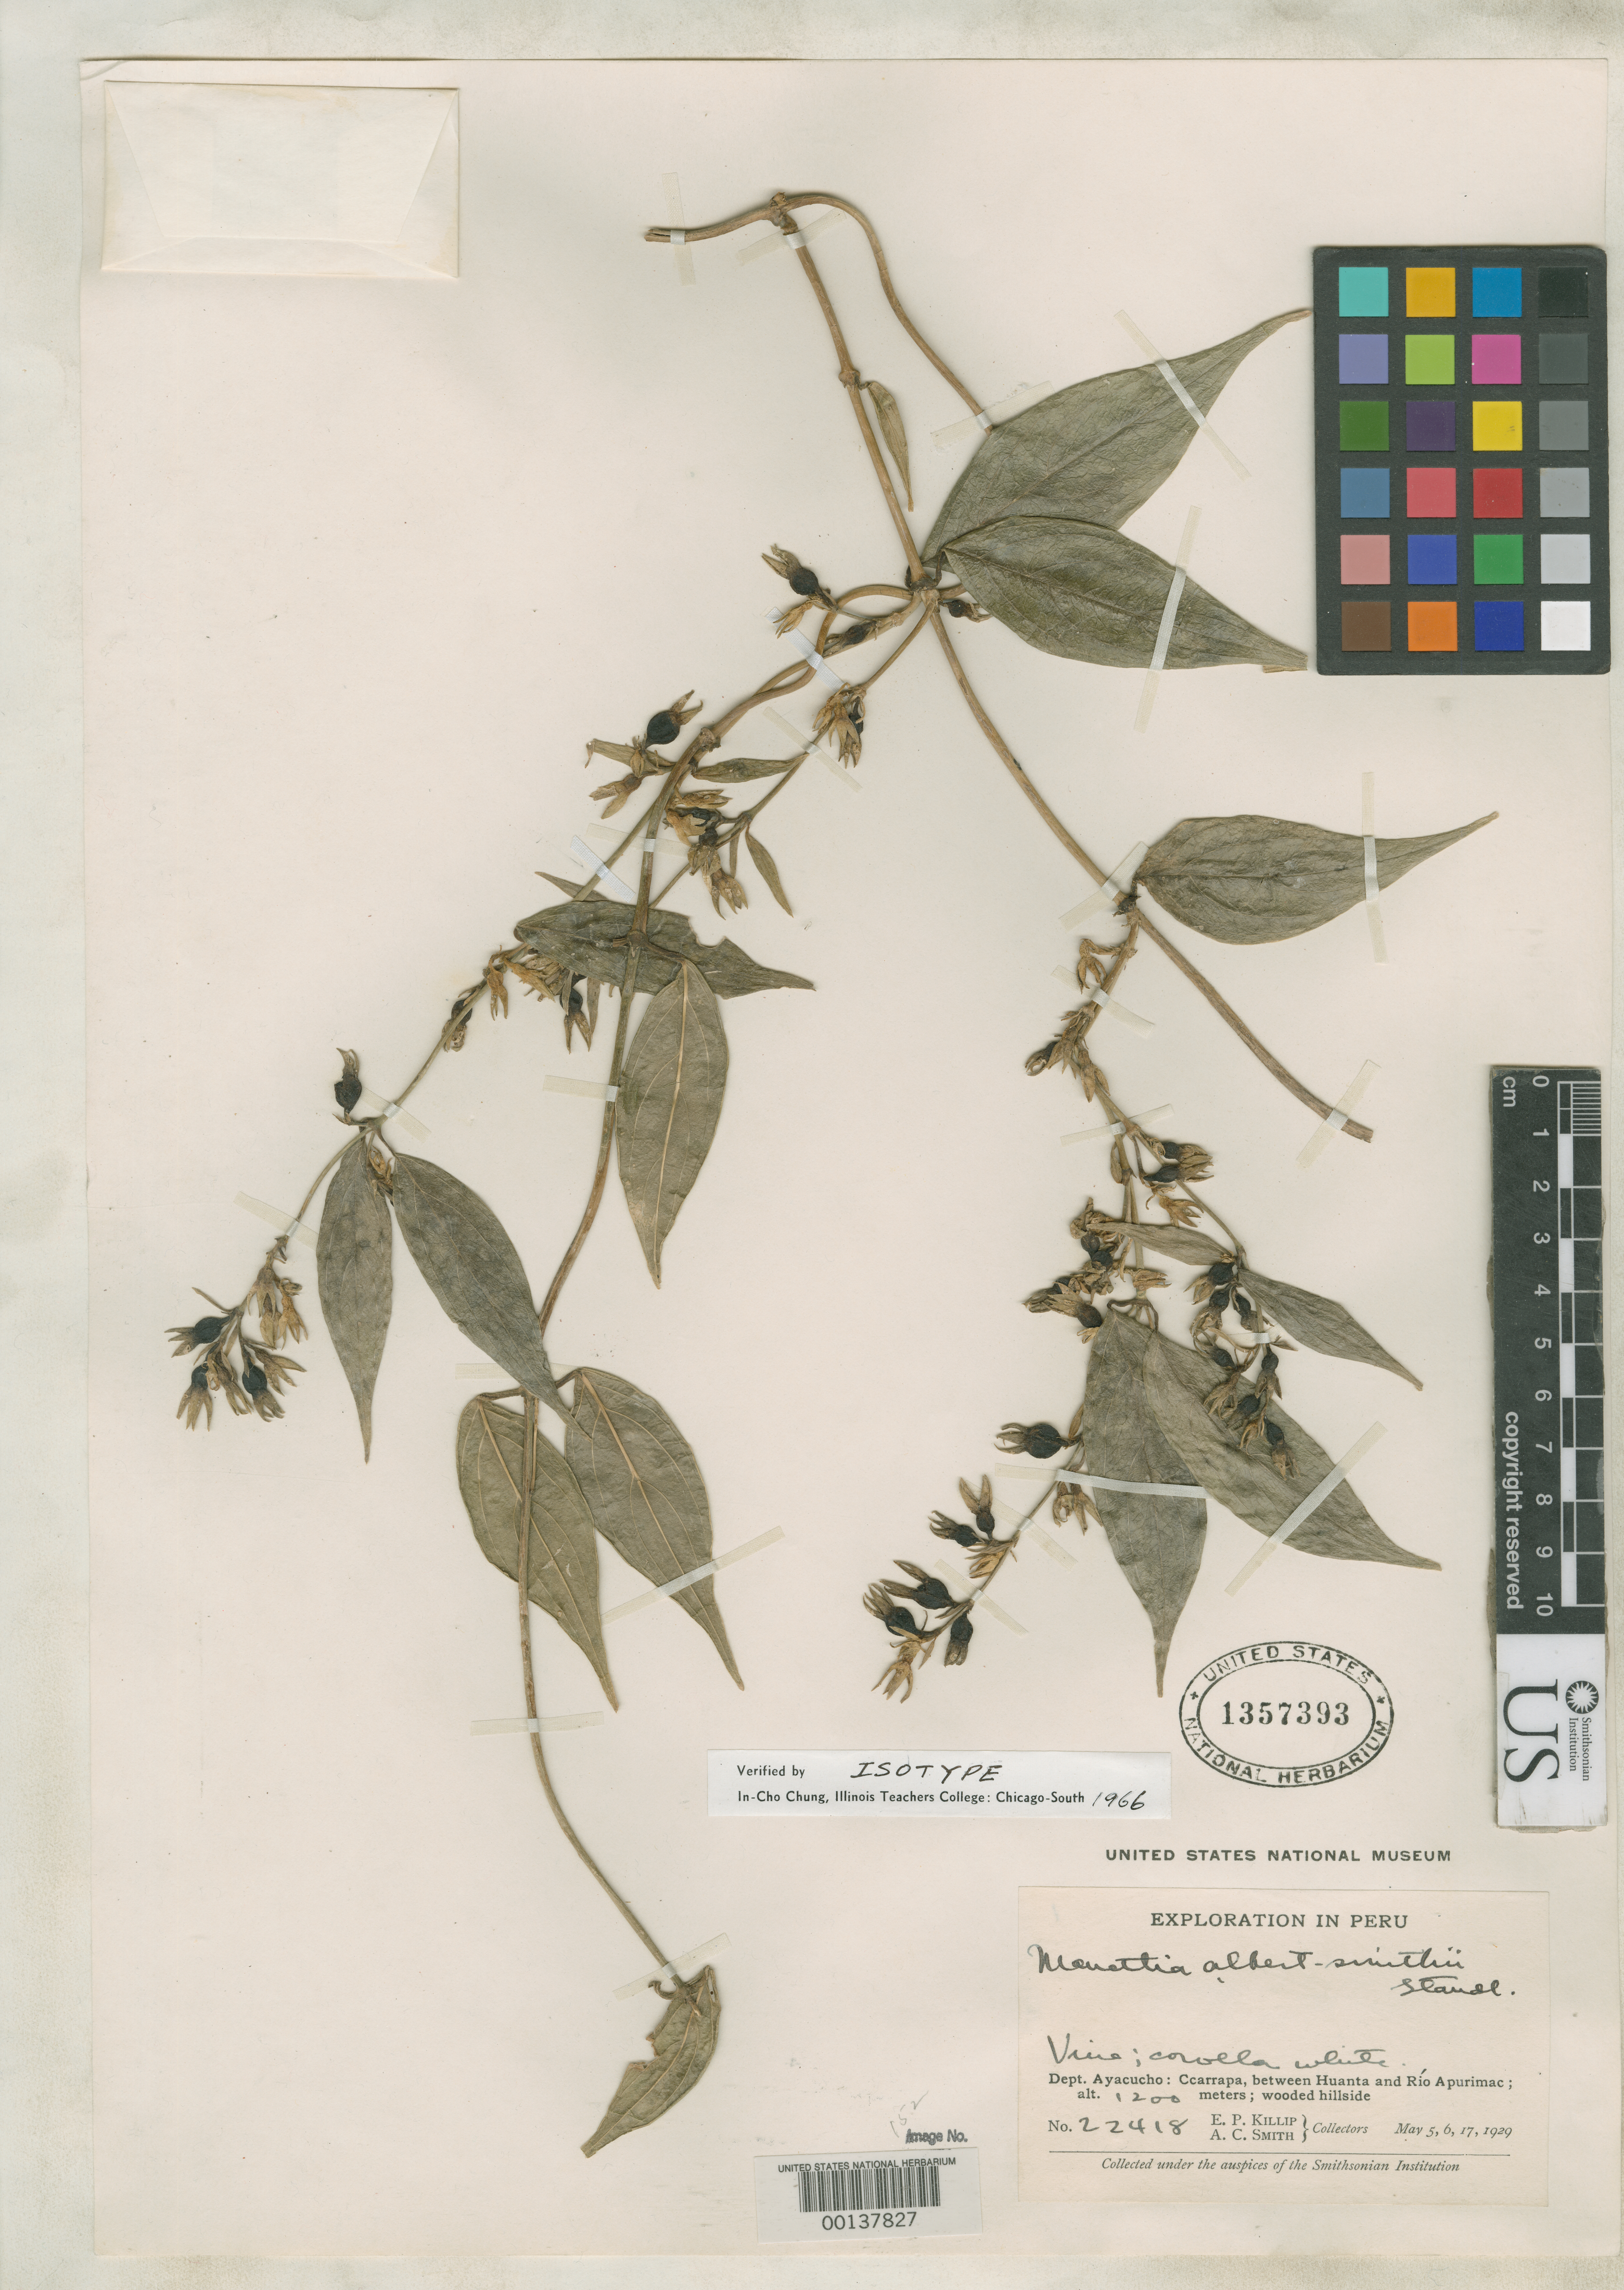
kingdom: Plantae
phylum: Tracheophyta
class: Magnoliopsida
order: Gentianales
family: Rubiaceae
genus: Manettia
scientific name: Manettia albert-smithii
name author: Standl.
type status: Isotype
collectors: E. P. Killip & A. C. Smith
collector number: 22418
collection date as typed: May 1929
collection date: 1929-05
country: Peru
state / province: Ayacucho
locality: Ccarrapa, between Huanta and Río Apurímac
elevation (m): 1200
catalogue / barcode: US 1357393